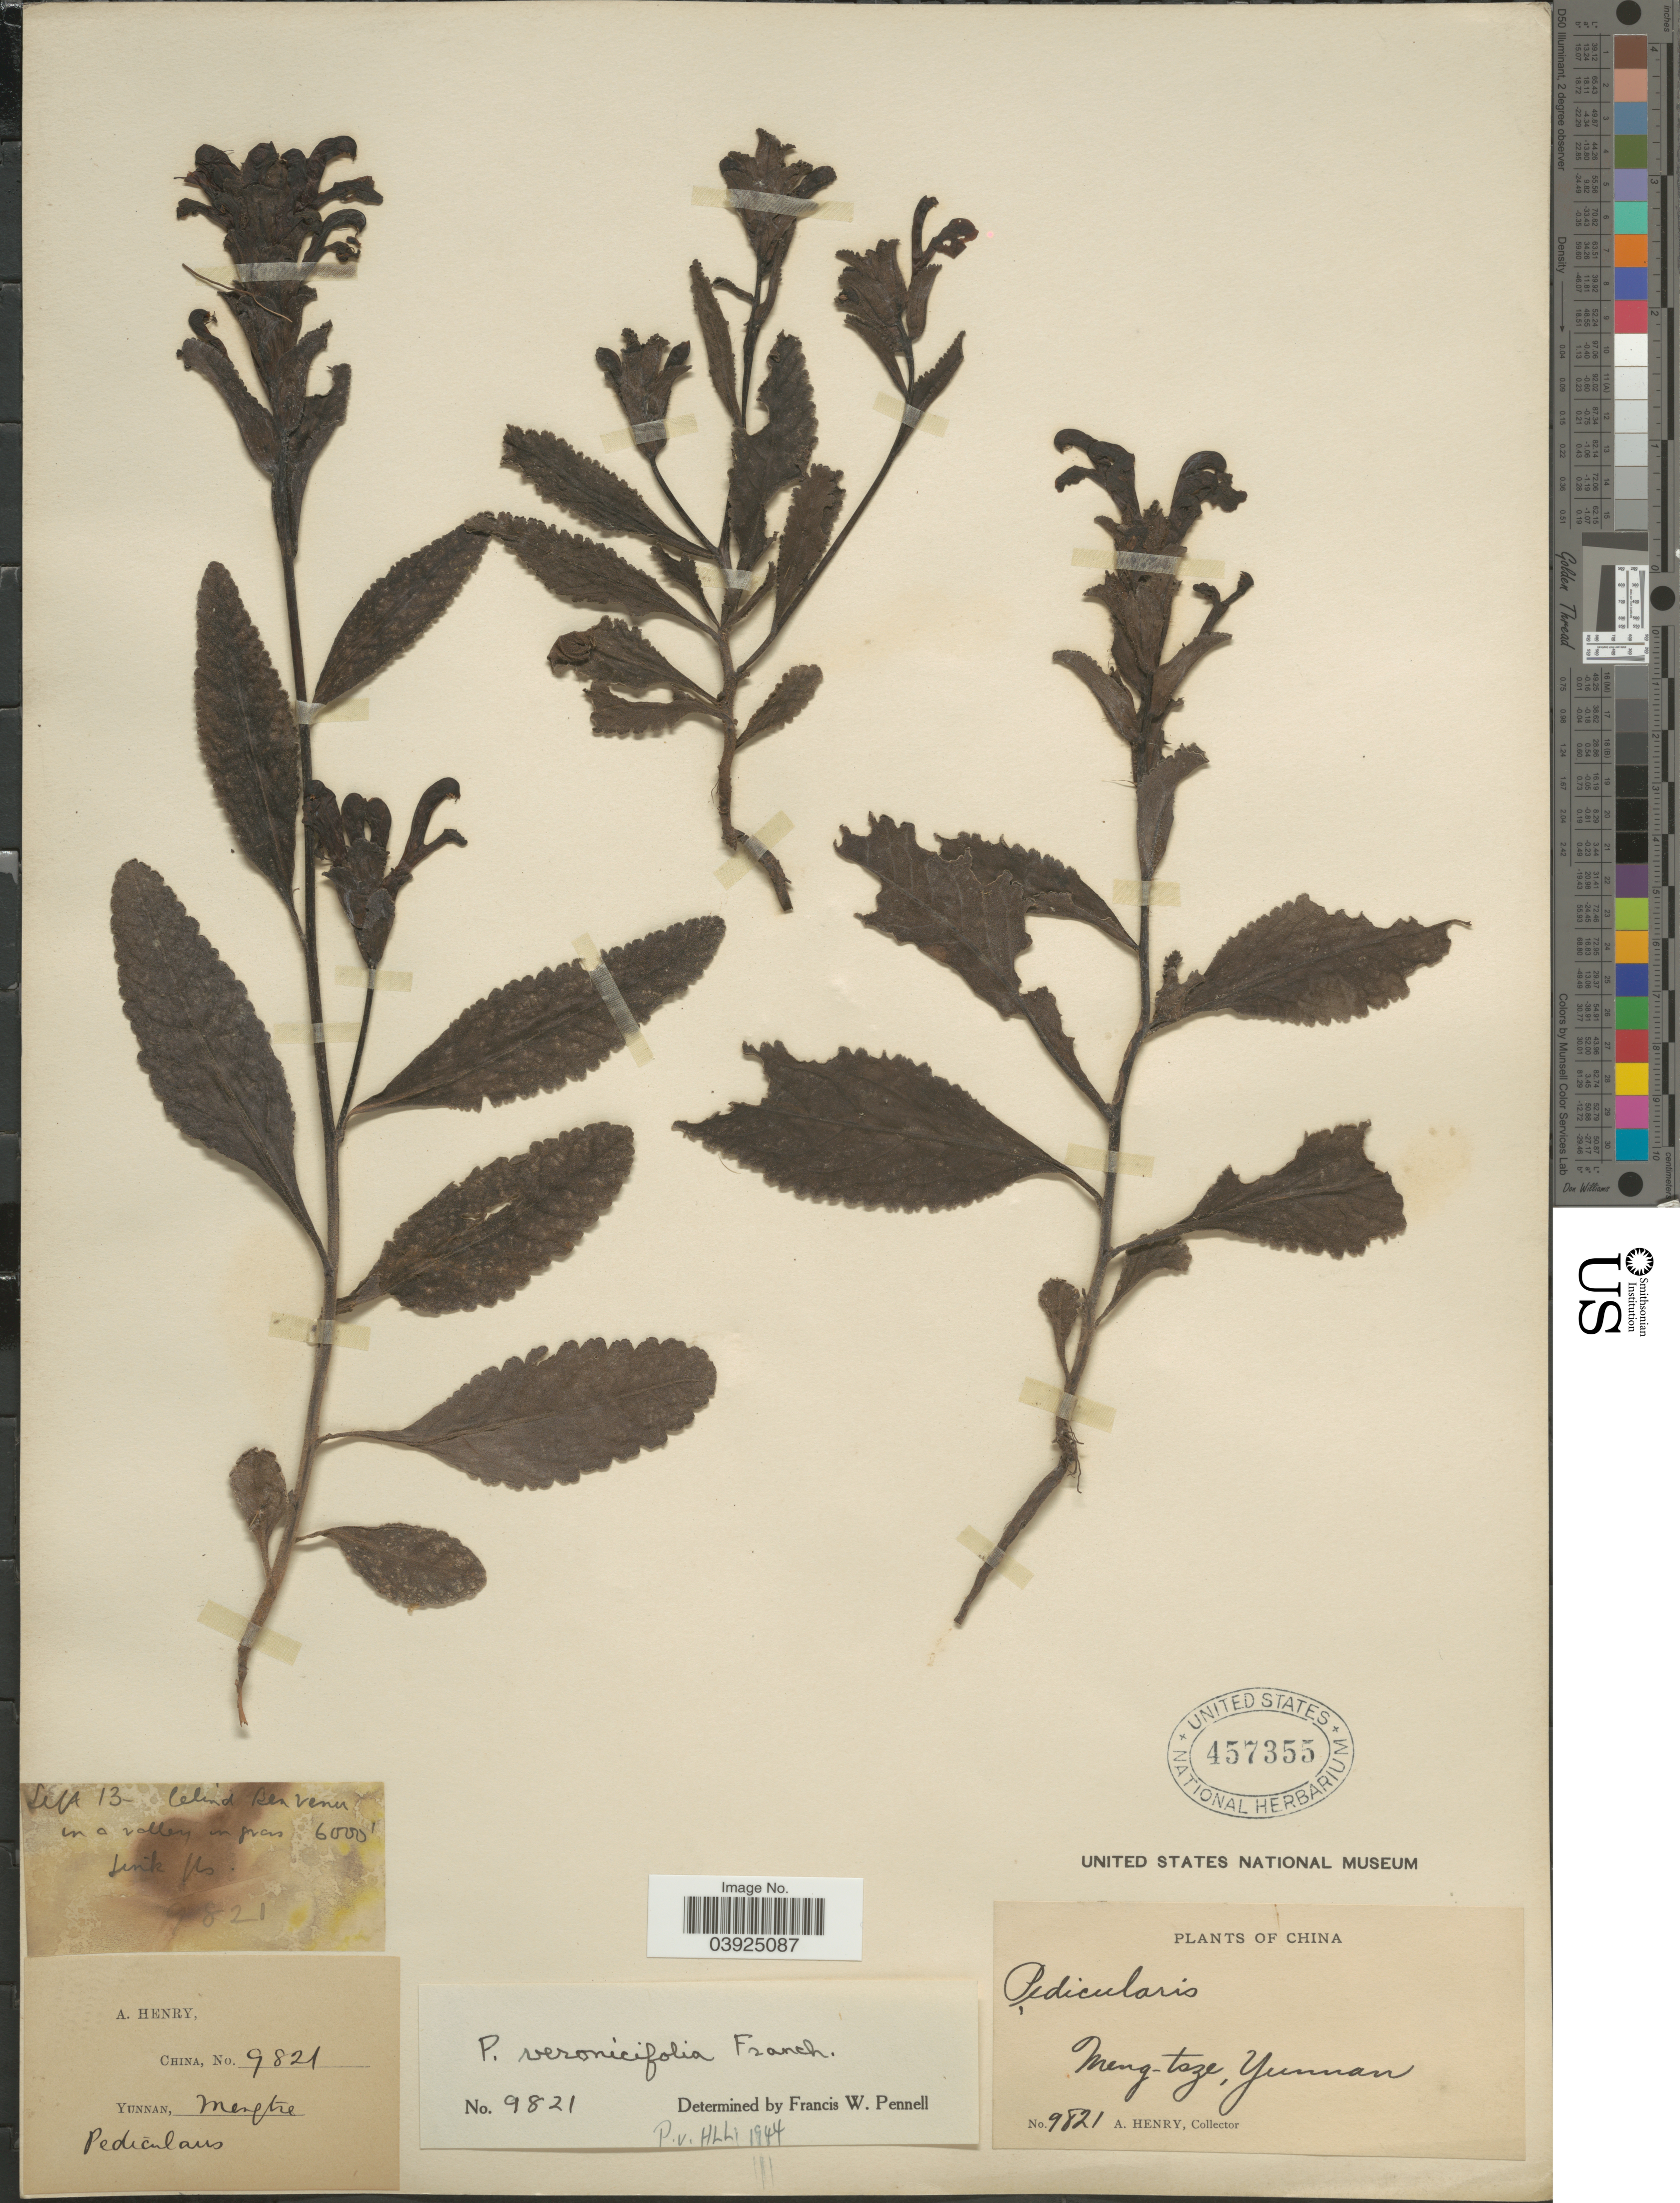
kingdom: Plantae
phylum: Tracheophyta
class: Magnoliopsida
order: Lamiales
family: Orobanchaceae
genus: Pedicularis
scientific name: Pedicularis veronicifolia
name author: Franch.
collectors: A. Henry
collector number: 9821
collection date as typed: Transcribed d/m/y: /9/13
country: China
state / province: Yunnan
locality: Meng-tze. Behind Benvenu in a valley in grass.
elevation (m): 1829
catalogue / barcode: US 457355